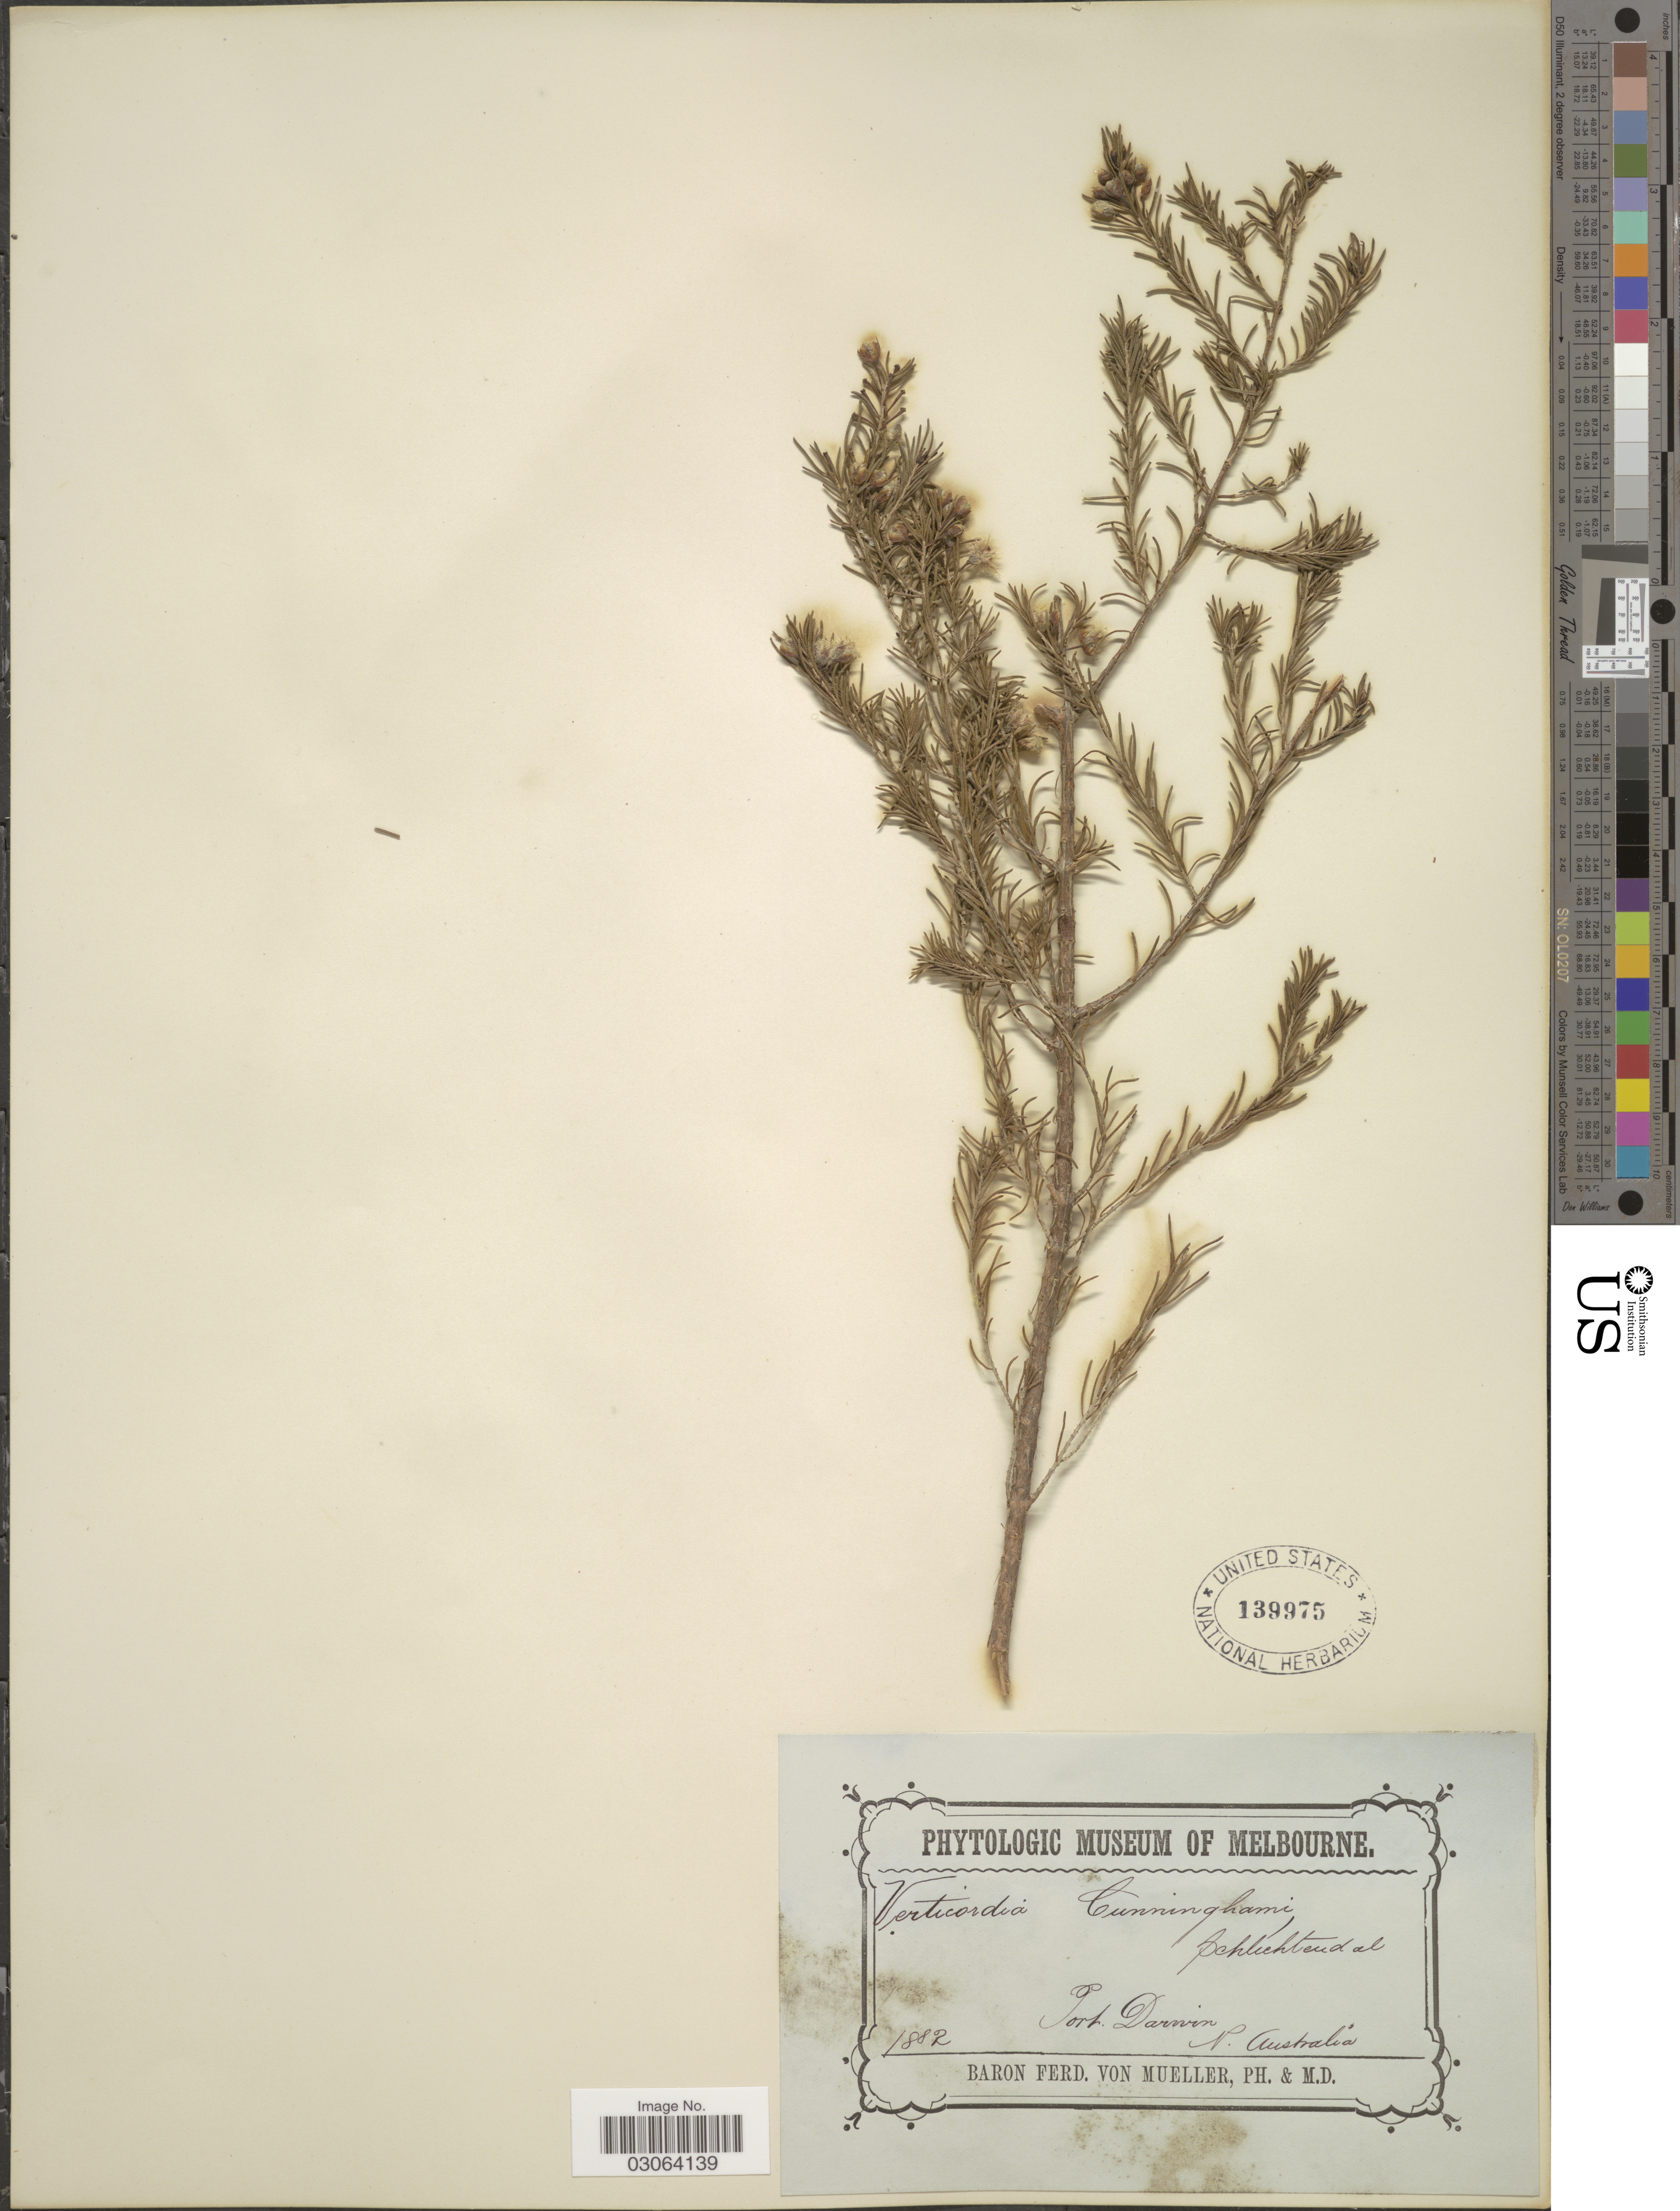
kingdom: Plantae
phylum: Tracheophyta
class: Magnoliopsida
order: Myrtales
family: Myrtaceae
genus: Verticordia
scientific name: Verticordia cunninghamii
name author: Schauer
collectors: F. Mueller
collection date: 1882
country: Australia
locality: Port Darwin, N. Australia.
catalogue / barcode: US 139975